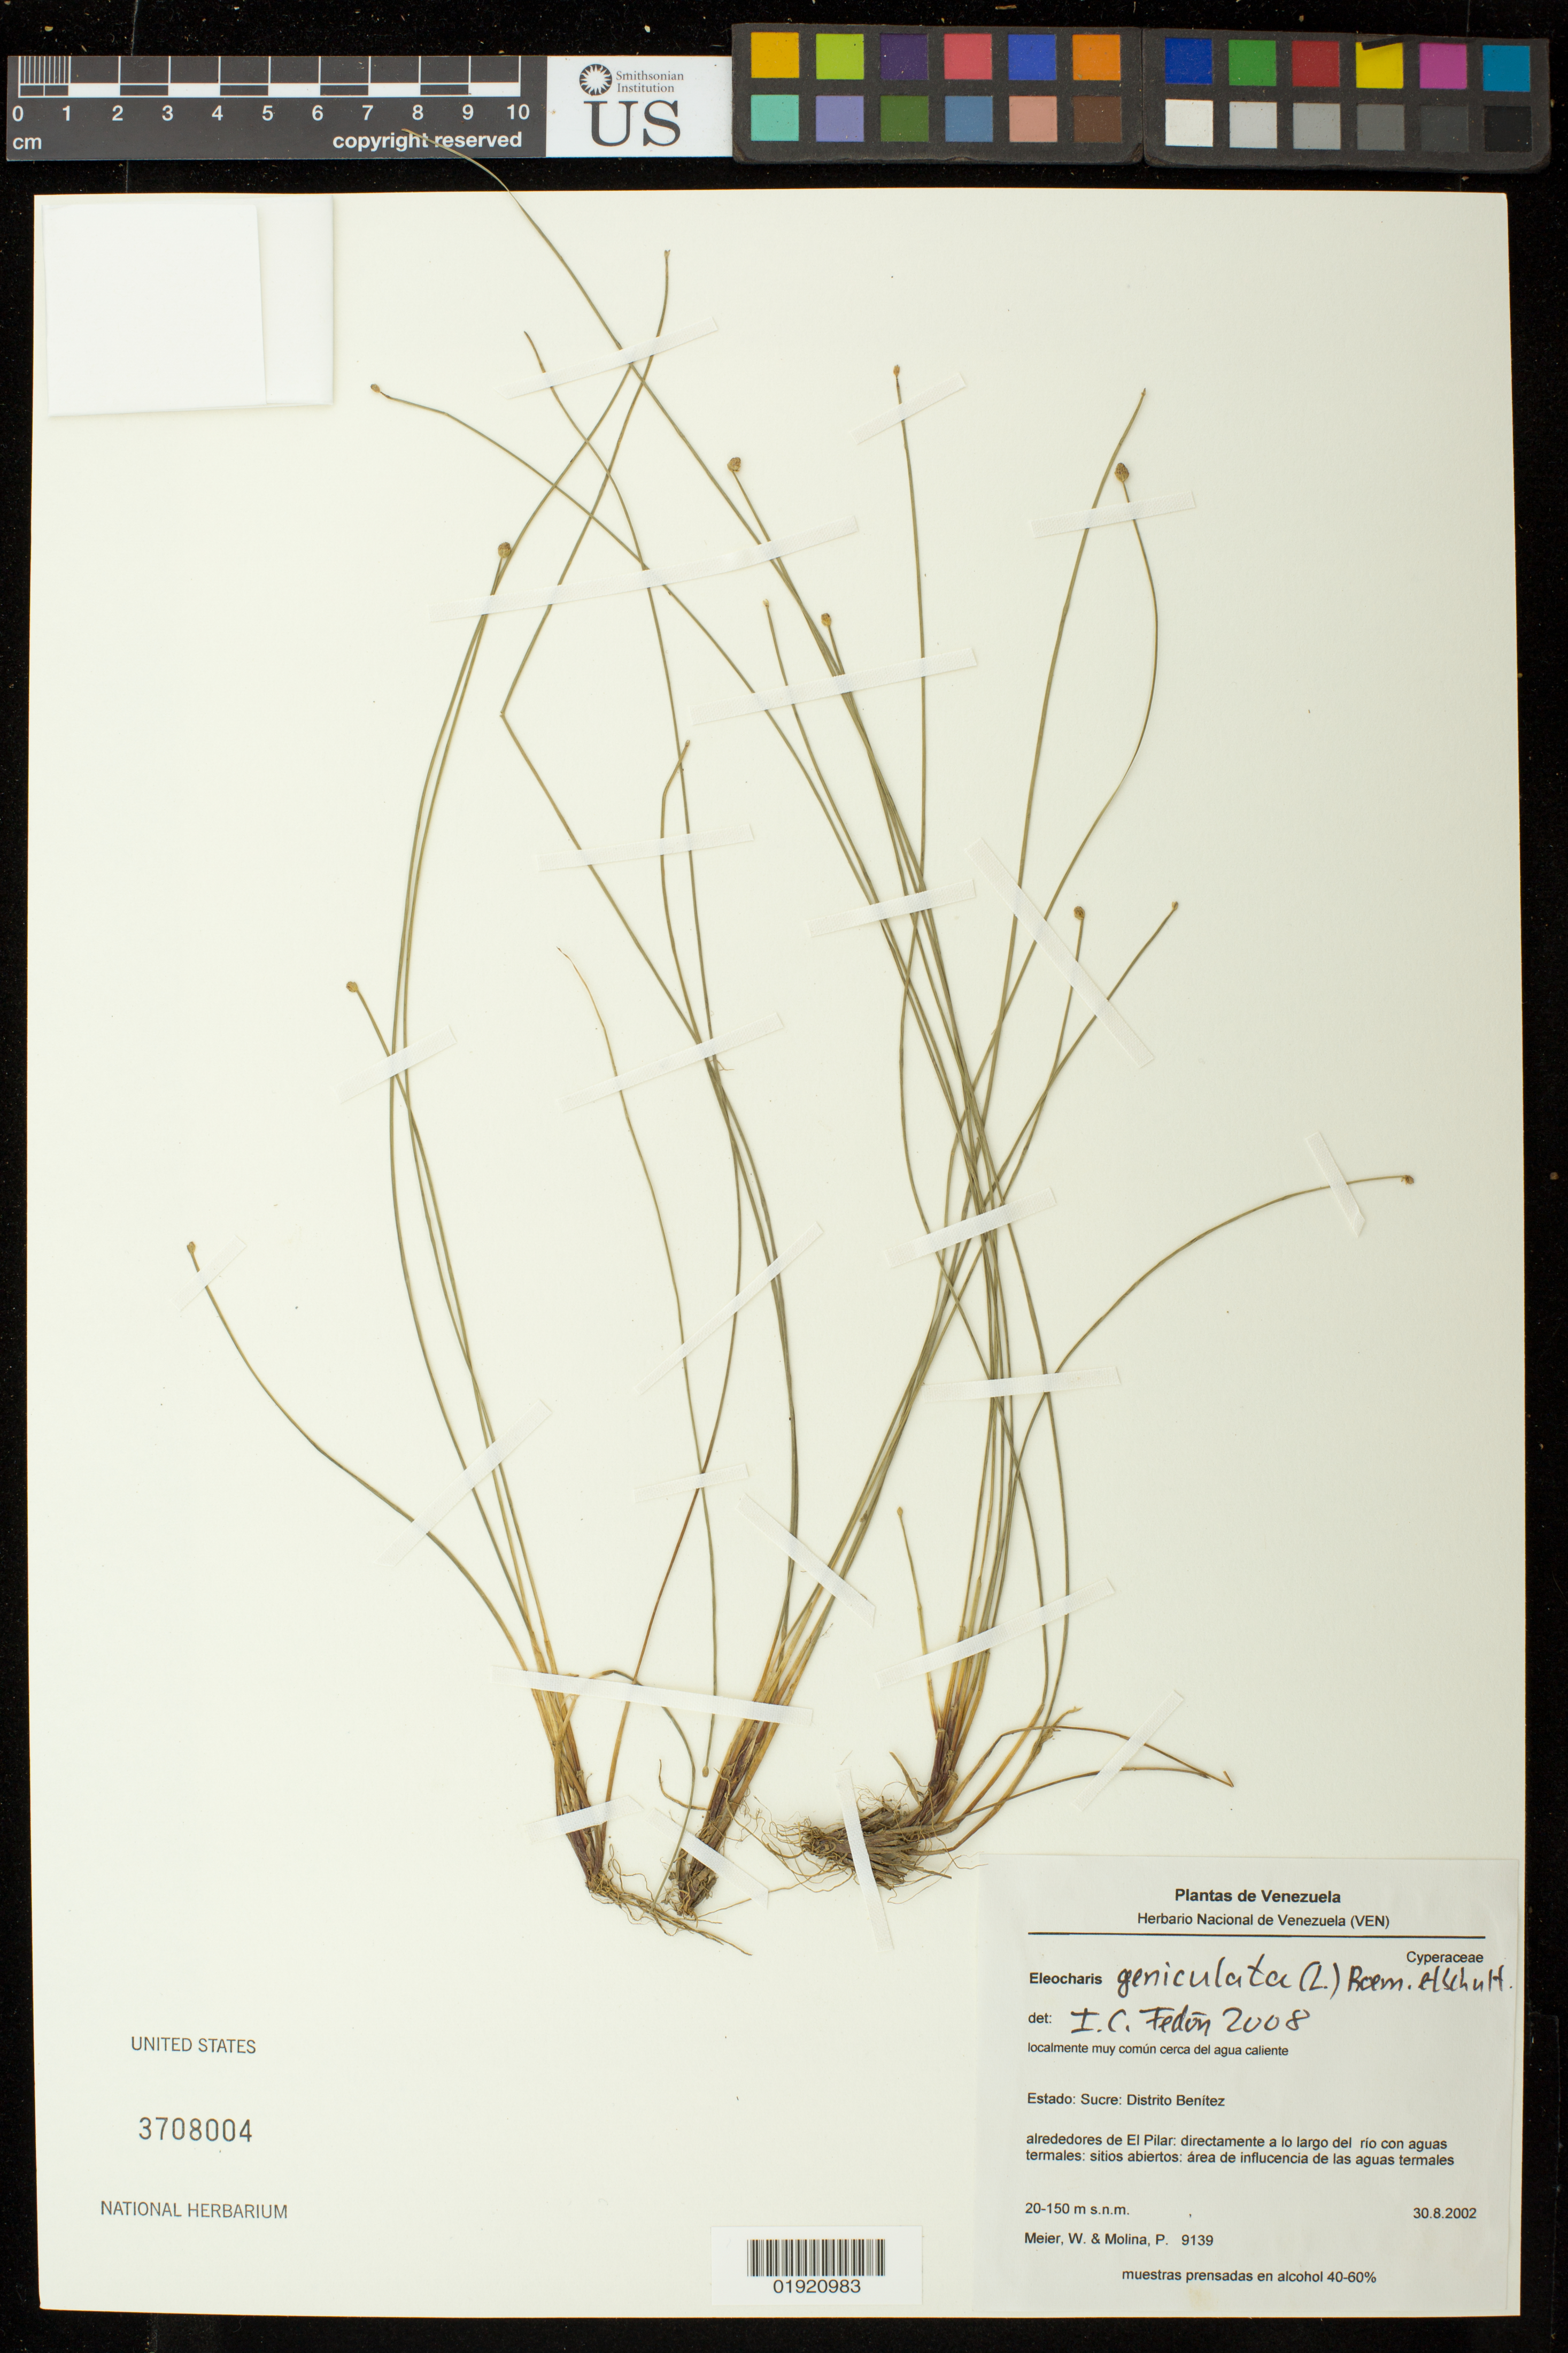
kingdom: Plantae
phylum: Tracheophyta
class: Liliopsida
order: Poales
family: Cyperaceae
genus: Eleocharis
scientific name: Eleocharis geniculata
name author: (L.) Roem. & Schult.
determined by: Fedon, I. C.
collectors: W. Meier & P. Molina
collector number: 9139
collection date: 2002-08-30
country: Venezuela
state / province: Sucre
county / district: Benitez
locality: Estado: Sucre: Distrito Benitez: alrededores de El Pilar.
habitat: Directamente a lo largo del rio con aguas termales: sitios abiertos: area de influencio de las aguas termales.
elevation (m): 20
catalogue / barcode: US 3708004